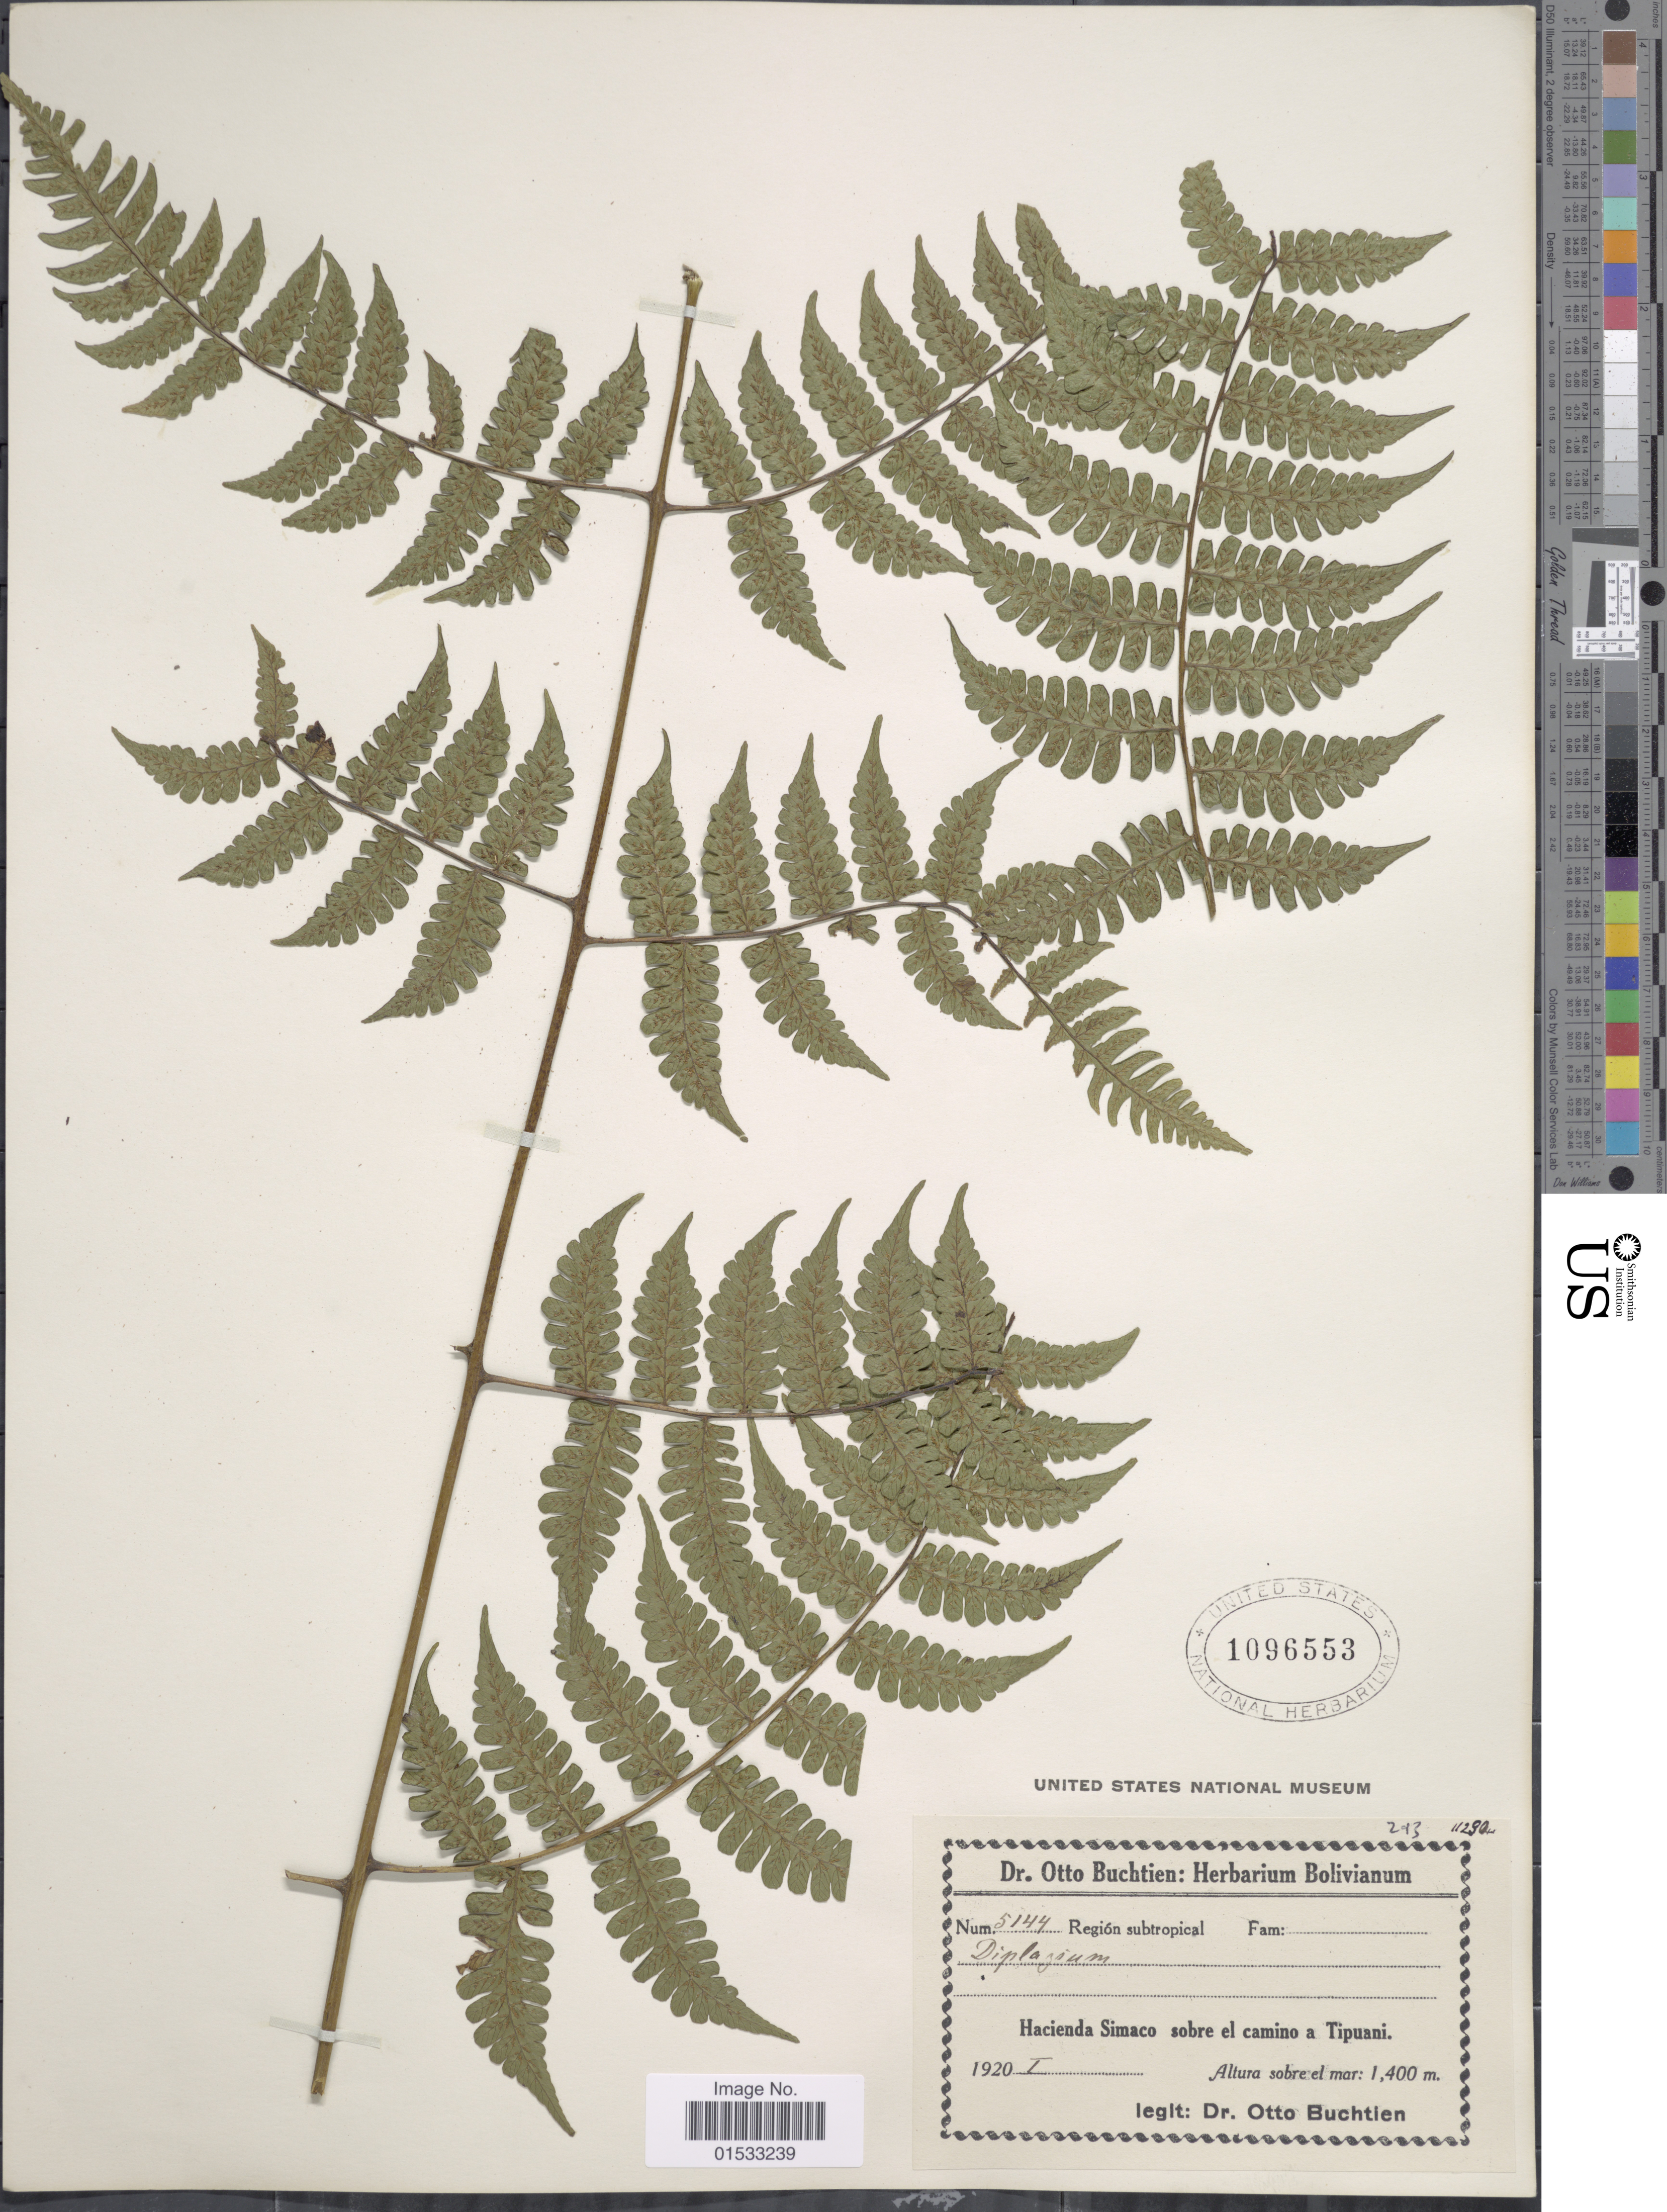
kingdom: Plantae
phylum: Tracheophyta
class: Polypodiopsida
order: Polypodiales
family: Athyriaceae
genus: Diplazium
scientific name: Diplazium sp.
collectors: O. Buchtien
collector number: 5144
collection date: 1920-01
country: Bolivia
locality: Subtropical, Hacienda Simaco sobre el camino a Tipuani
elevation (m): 1400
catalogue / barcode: US 1096553